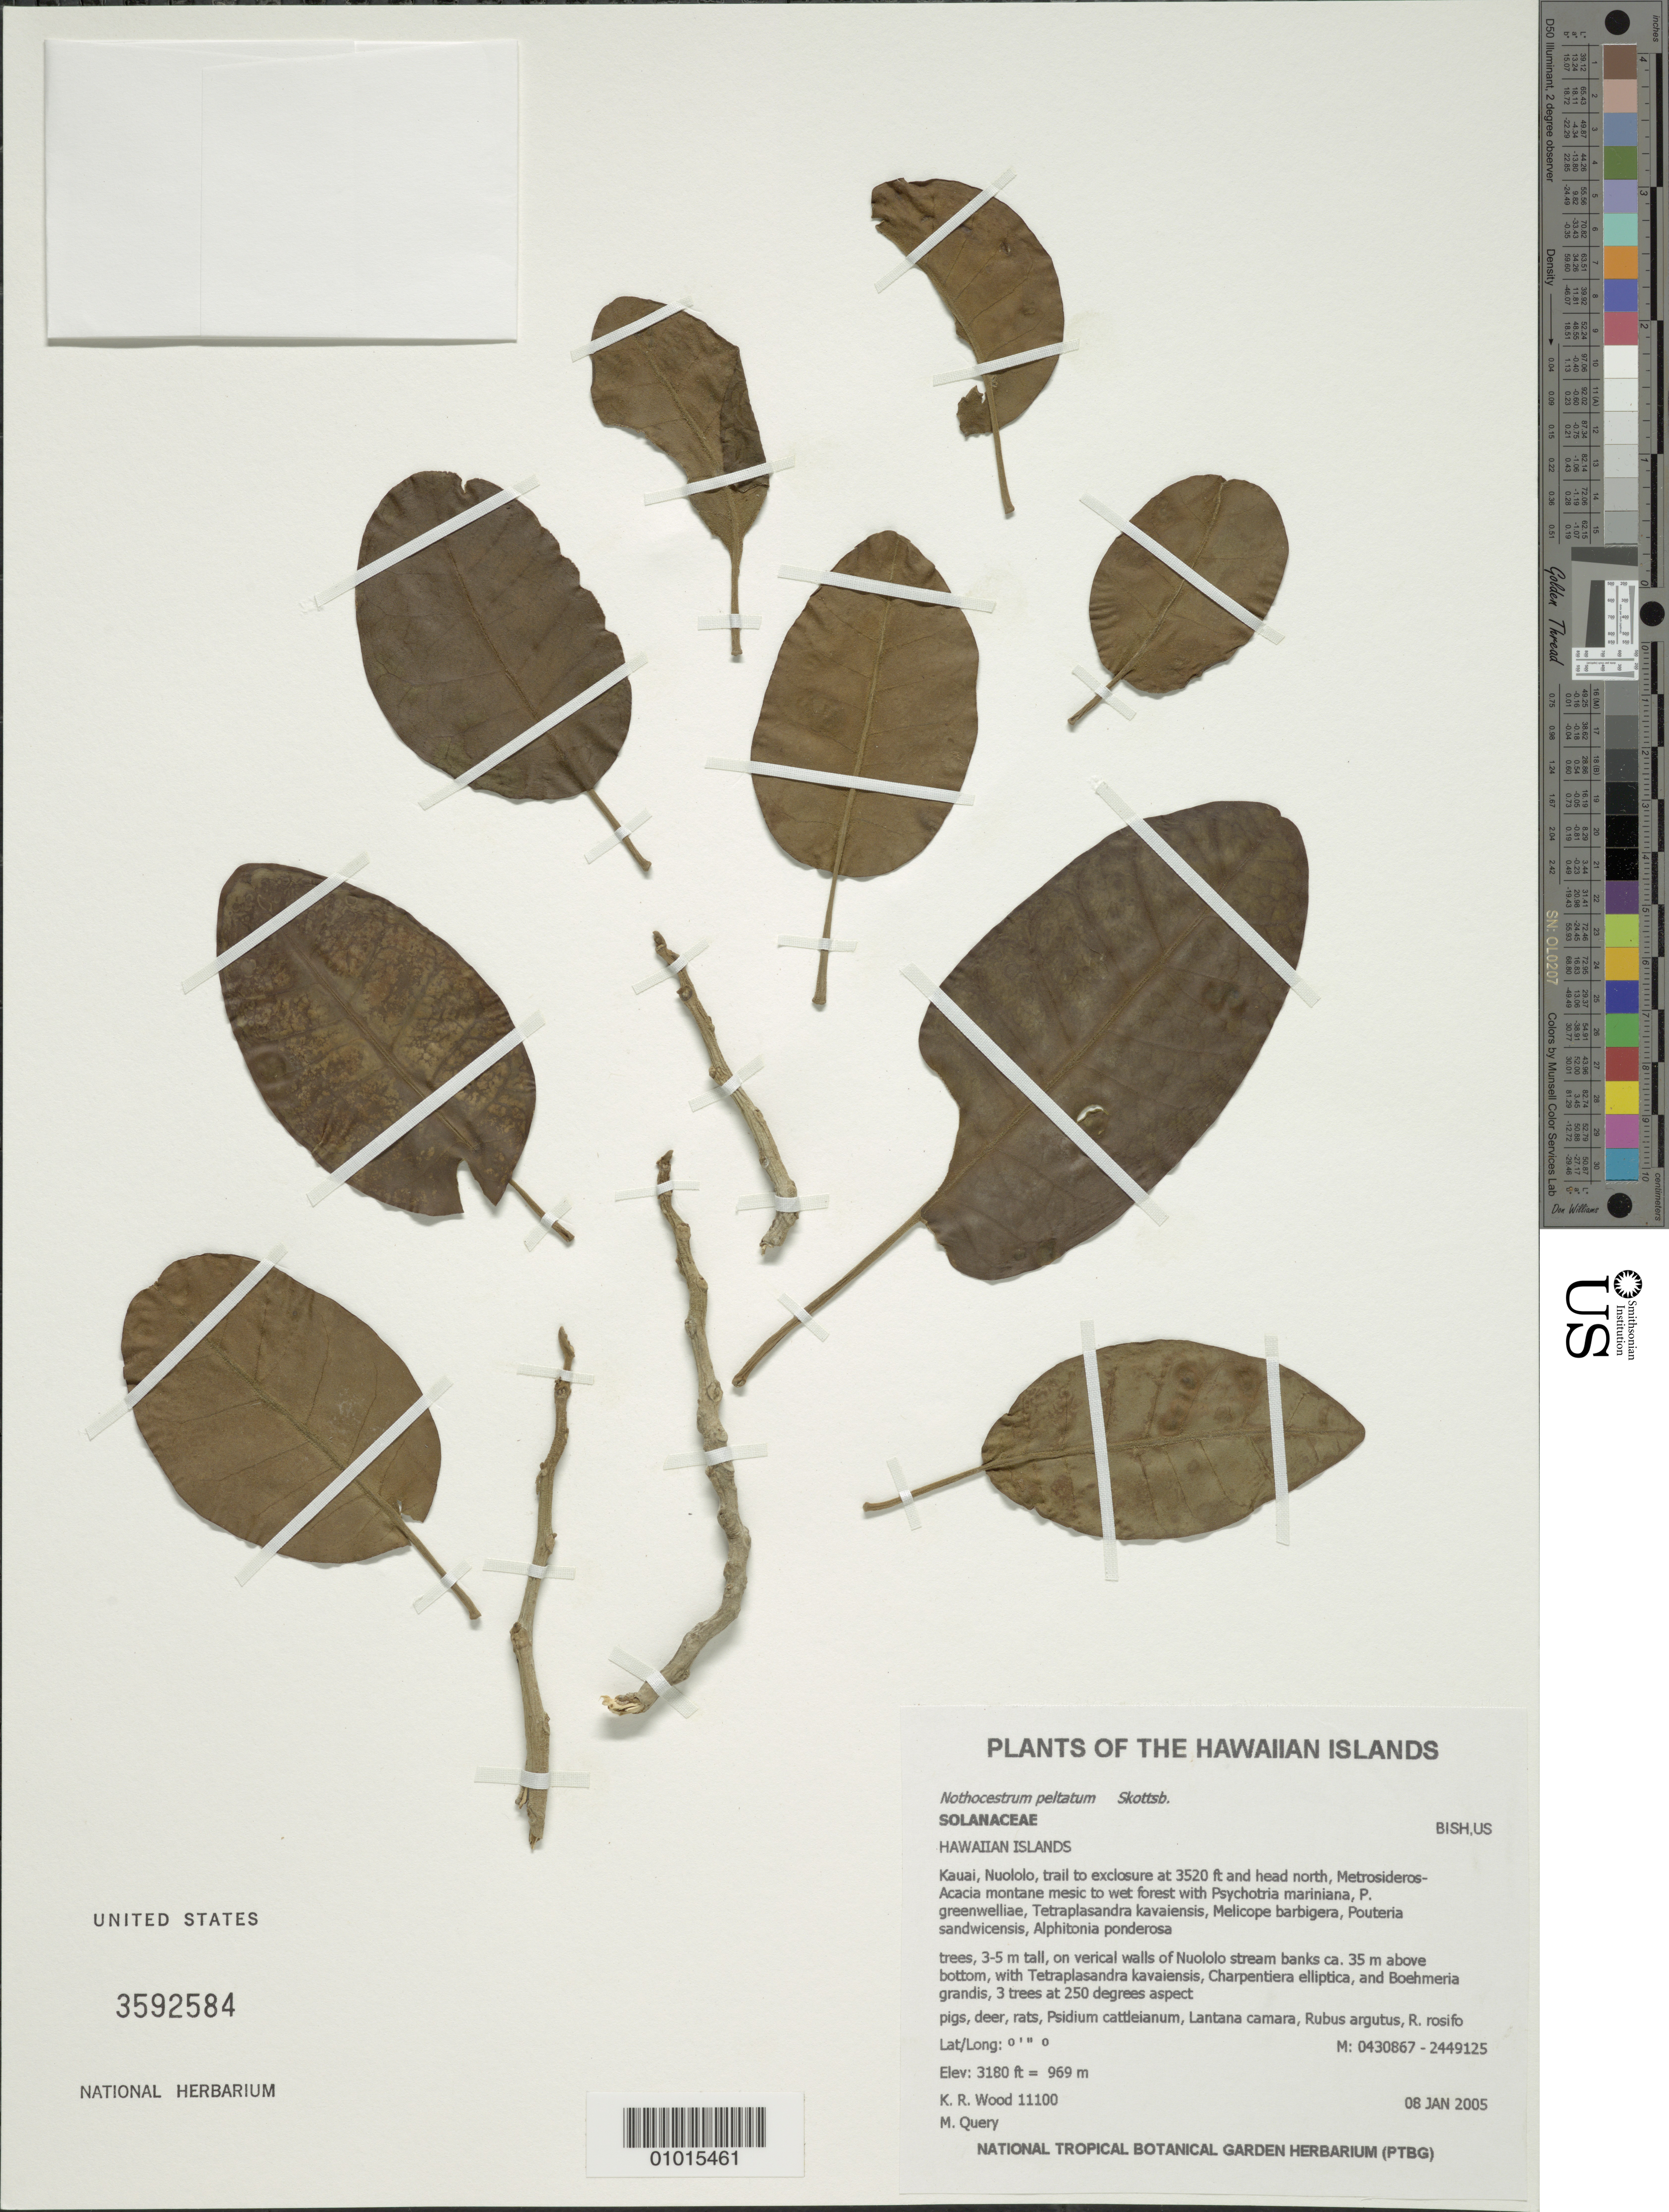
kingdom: Plantae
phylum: Tracheophyta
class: Magnoliopsida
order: Solanales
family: Solanaceae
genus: Nothocestrum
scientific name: Nothocestrum peltatum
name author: Skottsb.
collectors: K. R. Wood & M. Query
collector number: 11100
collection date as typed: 8 Jan 2005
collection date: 2005-01-08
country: United States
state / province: Hawaii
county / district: Kaui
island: Kaua'i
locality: Nuololo, trail to exlosure at 3520 feet and head north.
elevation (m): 969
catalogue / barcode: US 3592584